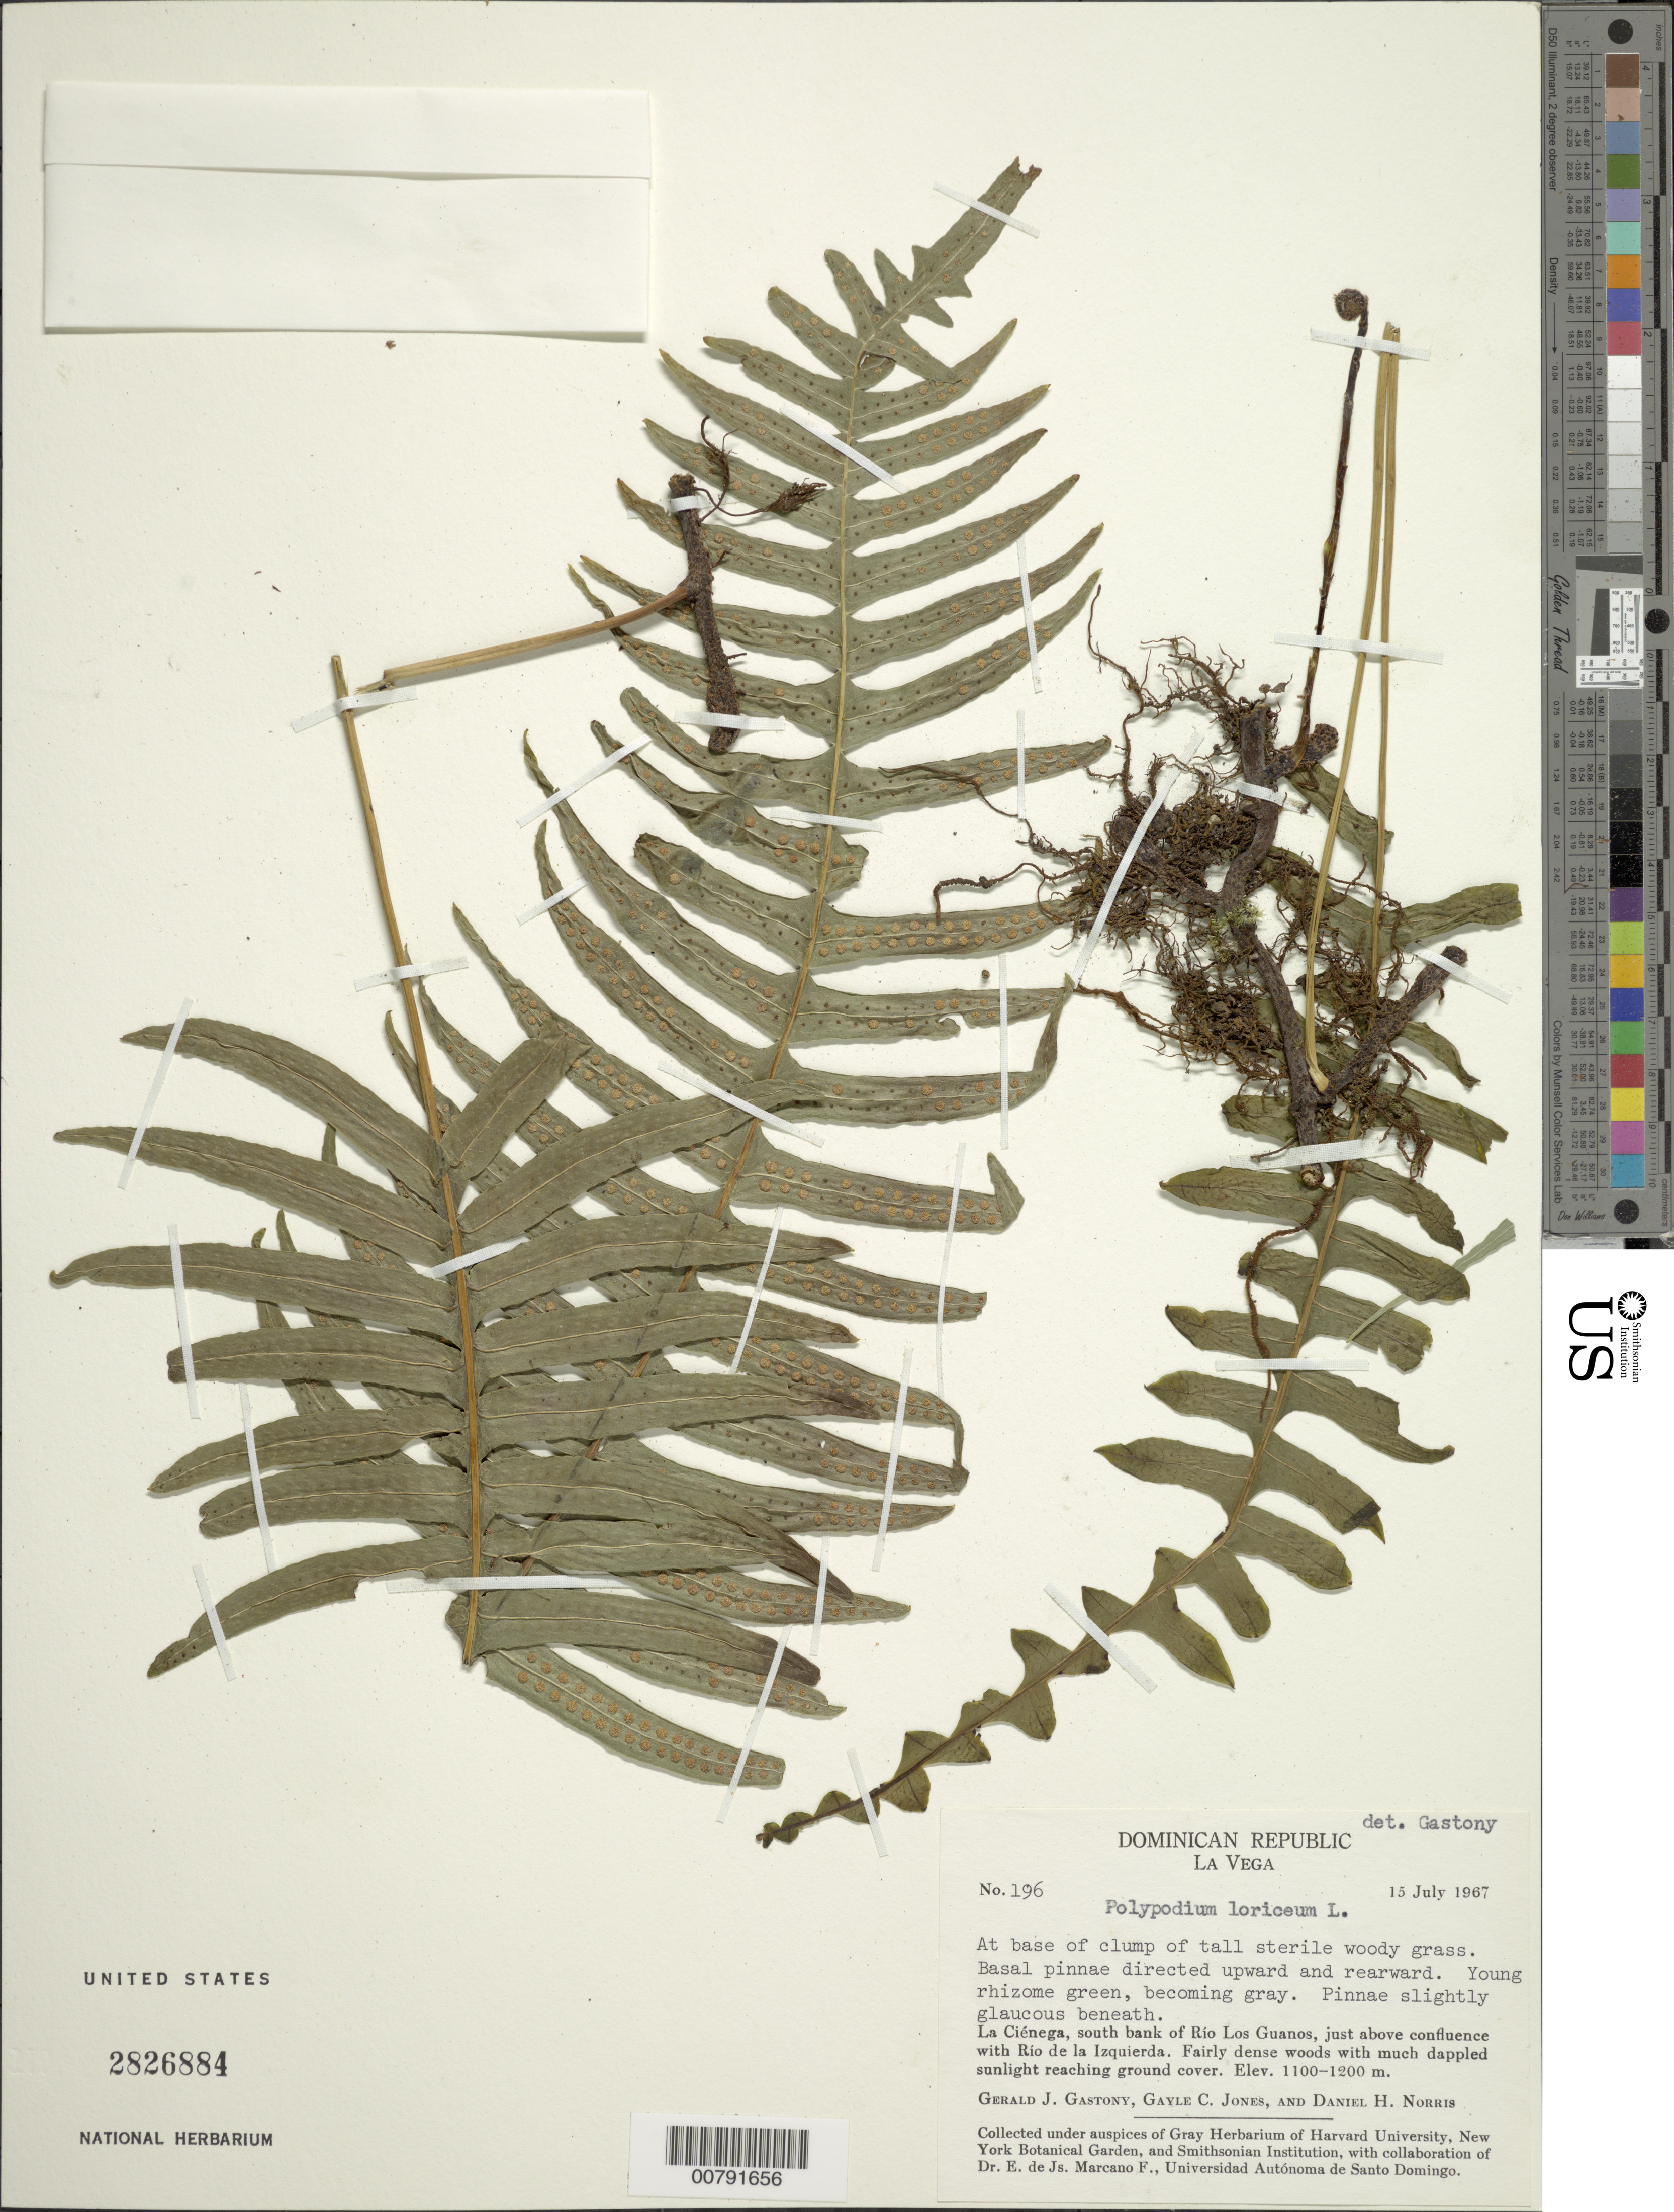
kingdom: Plantae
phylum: Tracheophyta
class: Polypodiopsida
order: Polypodiales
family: Polypodiaceae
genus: Serpocaulon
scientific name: Serpocaulon loriceum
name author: (L.) A.R. Sm.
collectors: G. Gastony, G. C. Jones & D. H. Norris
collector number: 196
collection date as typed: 15 Jul 1967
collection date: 1967-07-15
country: Dominican Republic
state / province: La Vega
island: Hispaniola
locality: La Ciénega, S bank of Río Los Guanos, just above confluence with Río Izquierda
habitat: Fairly dense woods with much dappled sunlight reaching ground cover; at base of clump of tall sterile woody grass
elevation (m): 1100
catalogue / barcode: US 2826884